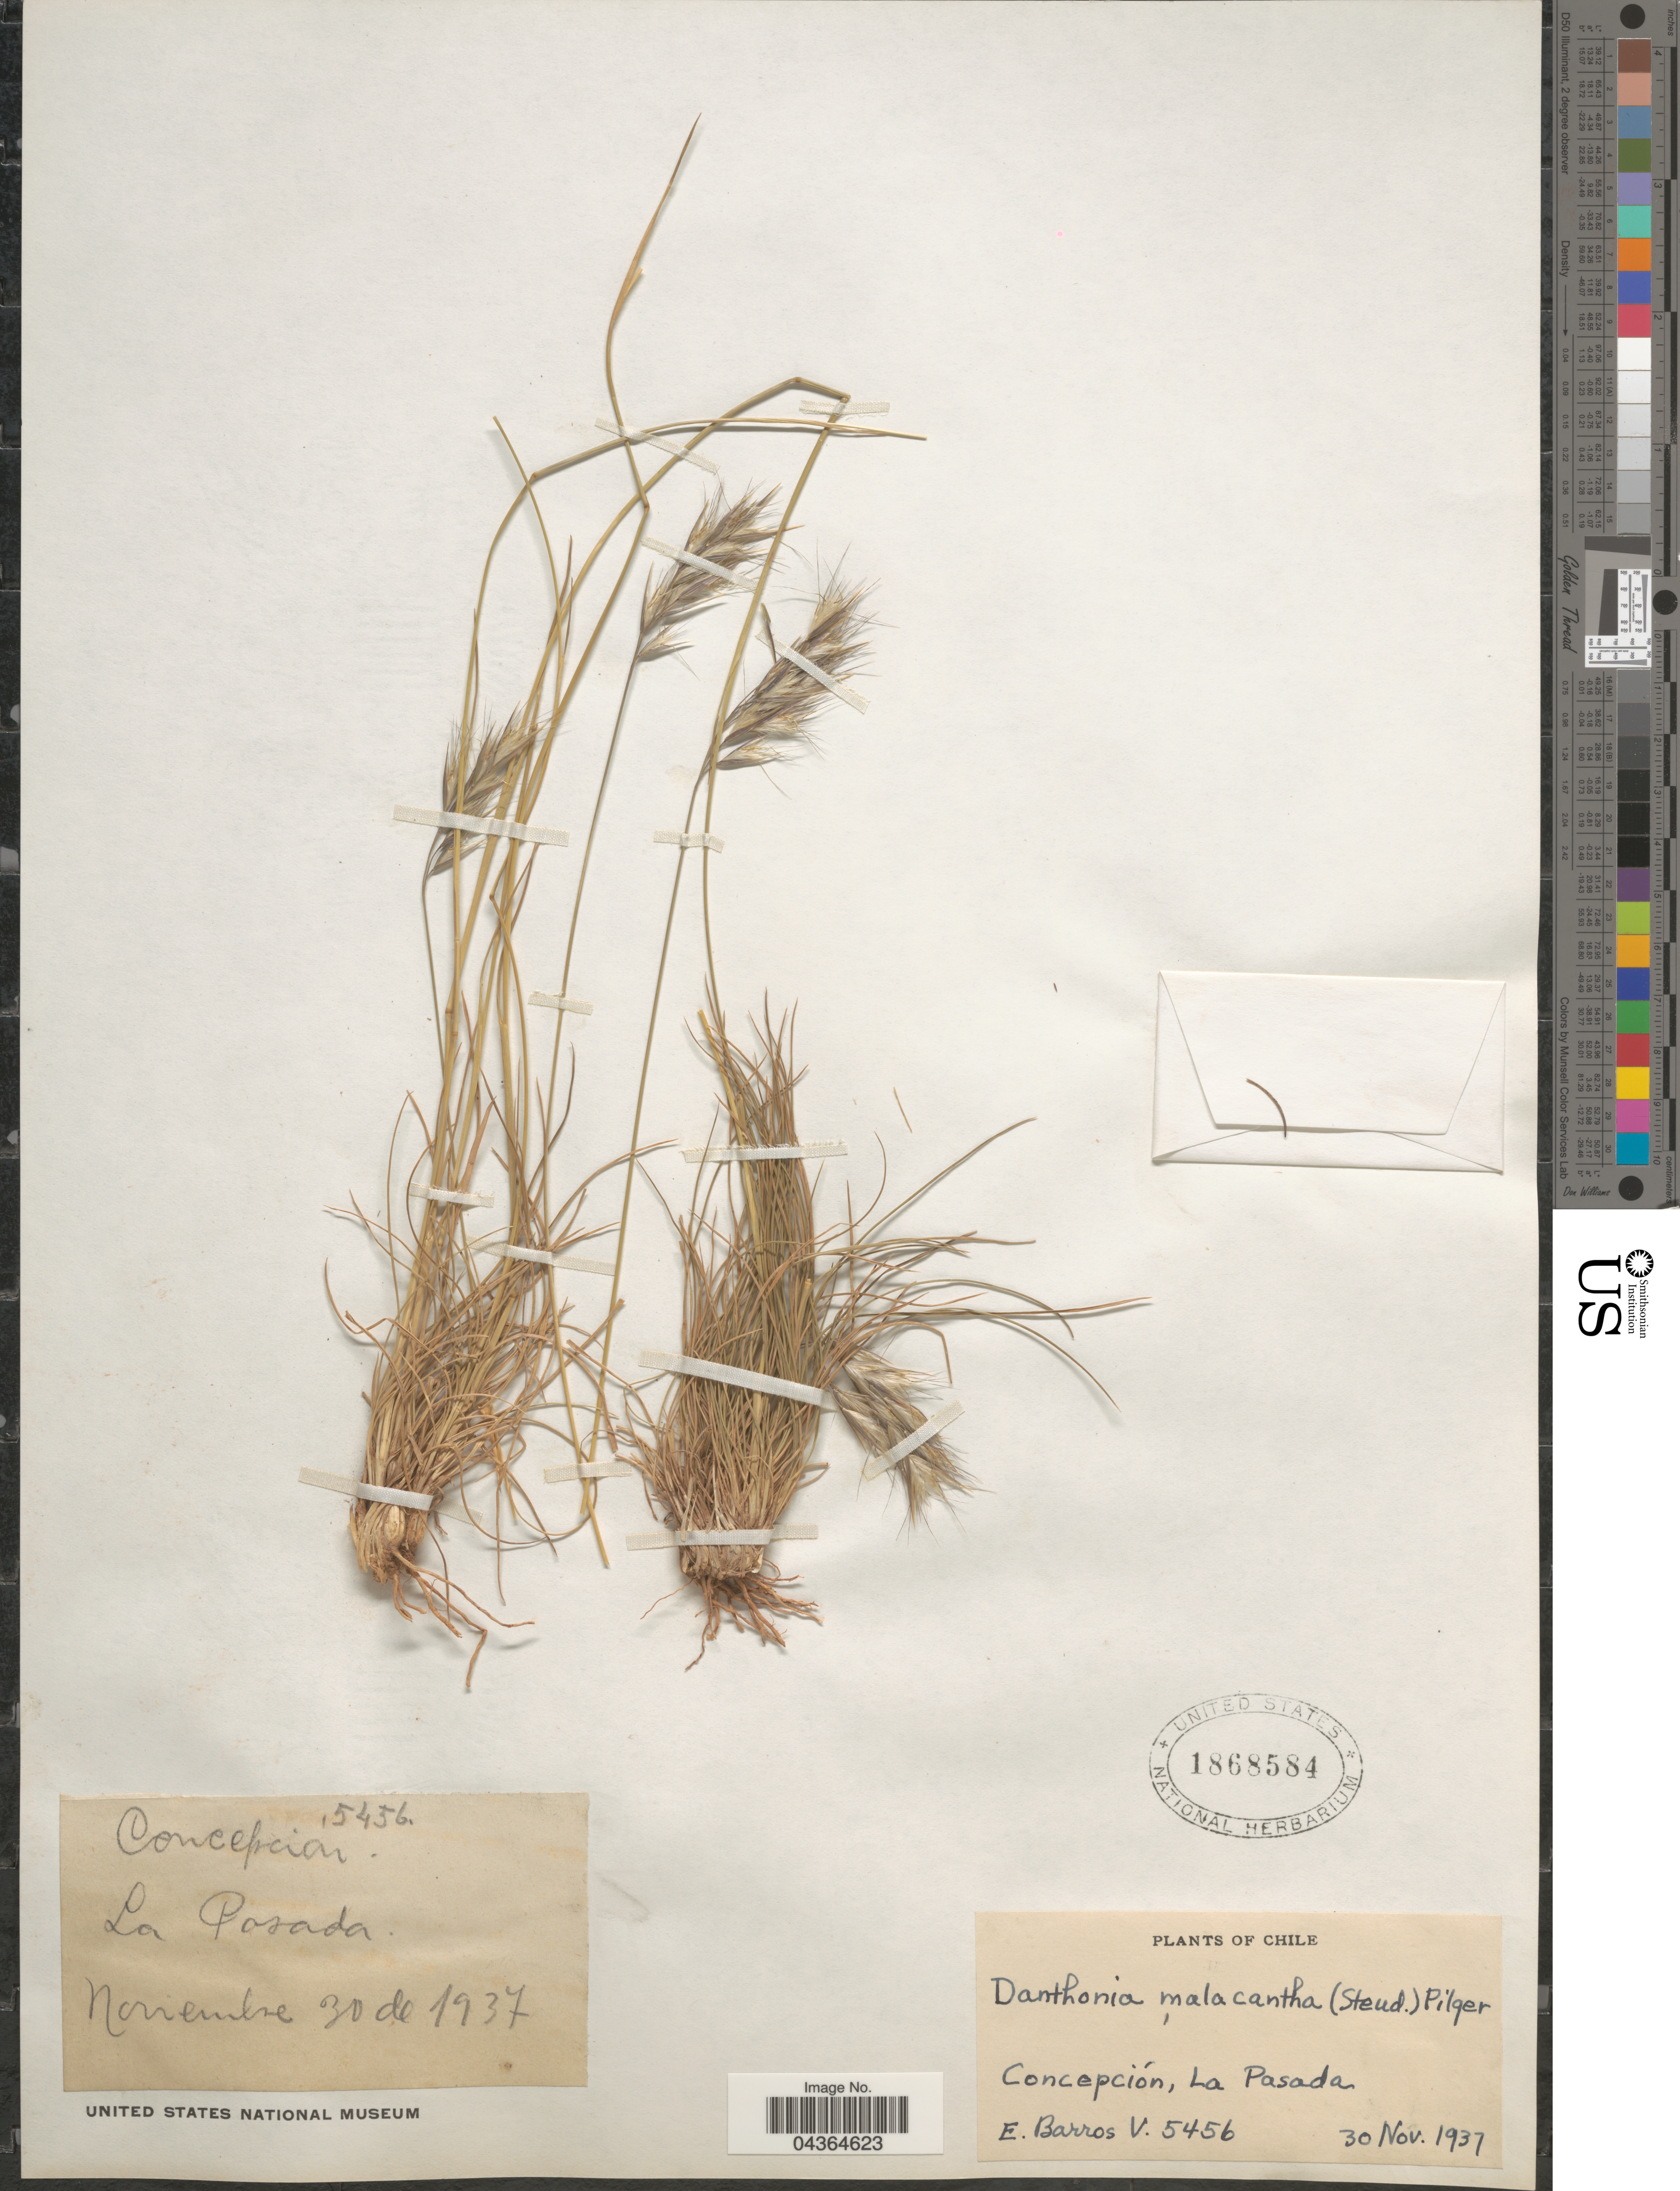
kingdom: Plantae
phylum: Tracheophyta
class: Liliopsida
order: Poales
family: Poaceae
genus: Danthonia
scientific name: Danthonia malacantha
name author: (Steud.) Pilg.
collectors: E. Barros V.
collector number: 5456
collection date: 1937-11-30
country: Chile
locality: Concepción, La Pasada.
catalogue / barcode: US 1868584